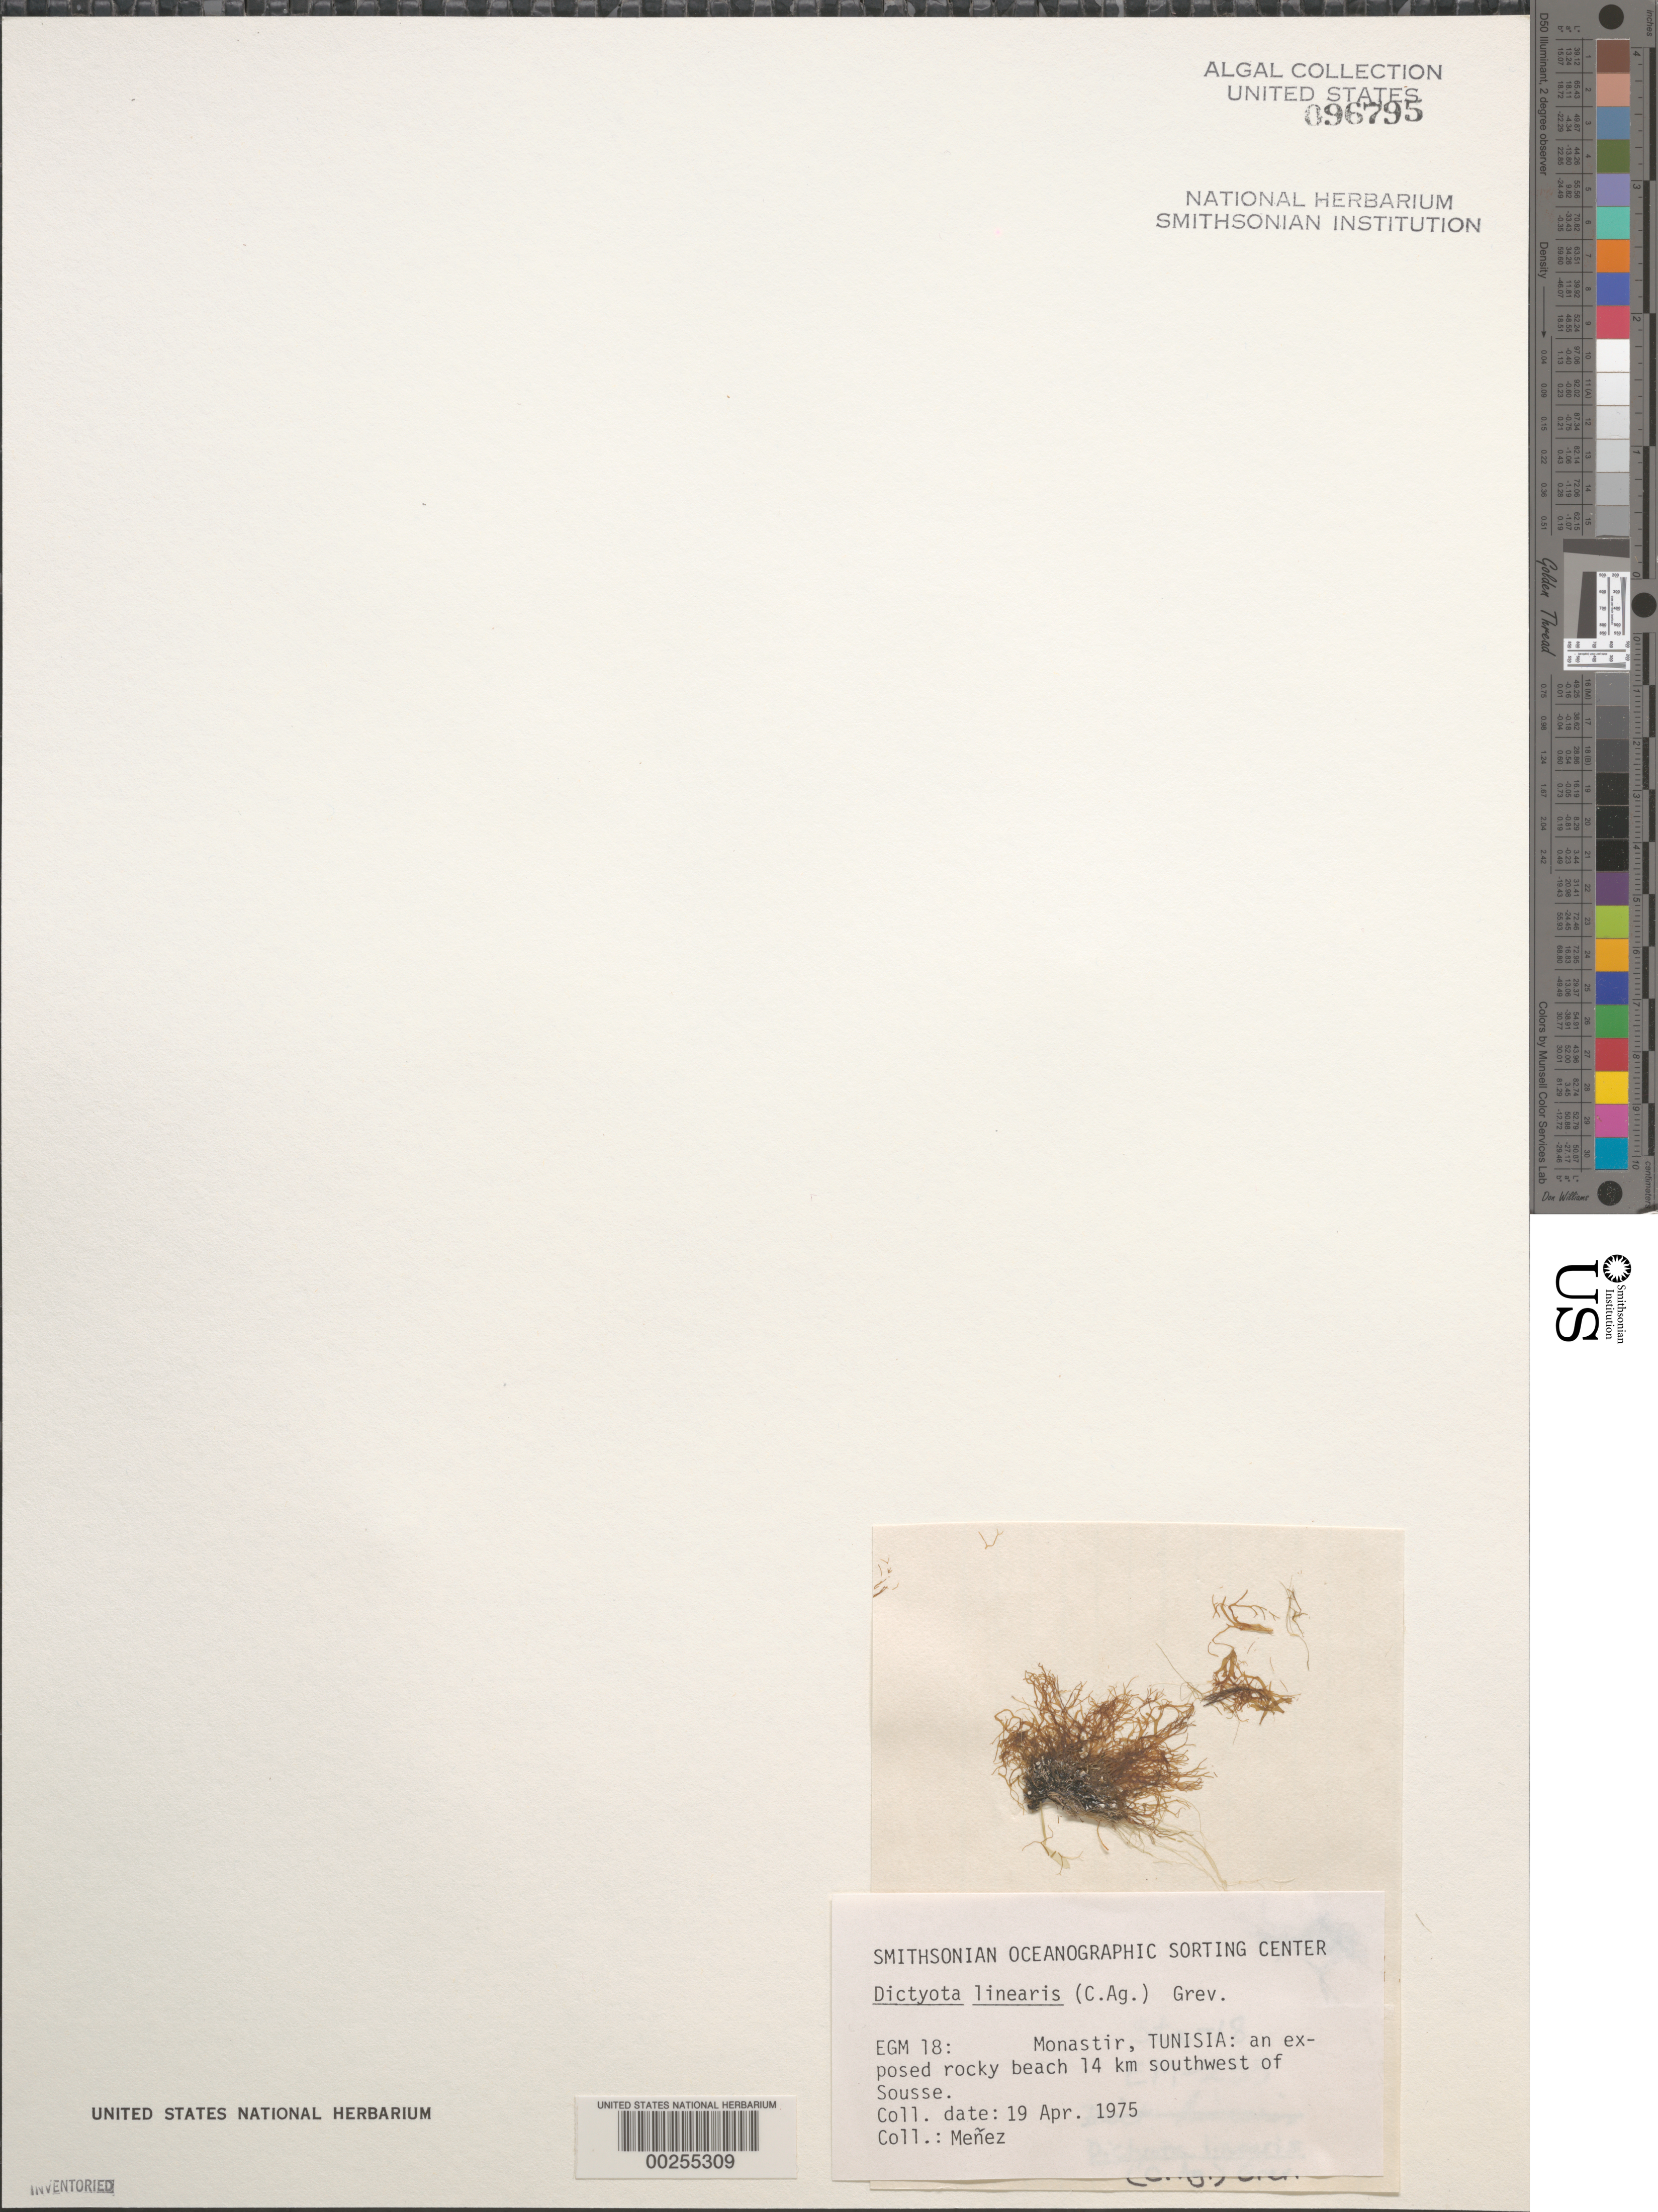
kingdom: Chromista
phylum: Ochrophyta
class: Phaeophyceae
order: Dictyotales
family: Dictyotaceae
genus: Dictyota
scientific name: Dictyota linearis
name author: (C. Agardh) Grev.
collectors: Meñez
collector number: EGM 18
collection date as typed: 19 Apr 1975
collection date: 1975-04-19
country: Tunisia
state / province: Monastir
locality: Monastir, 14 km southwest of sousse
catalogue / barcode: US 96795